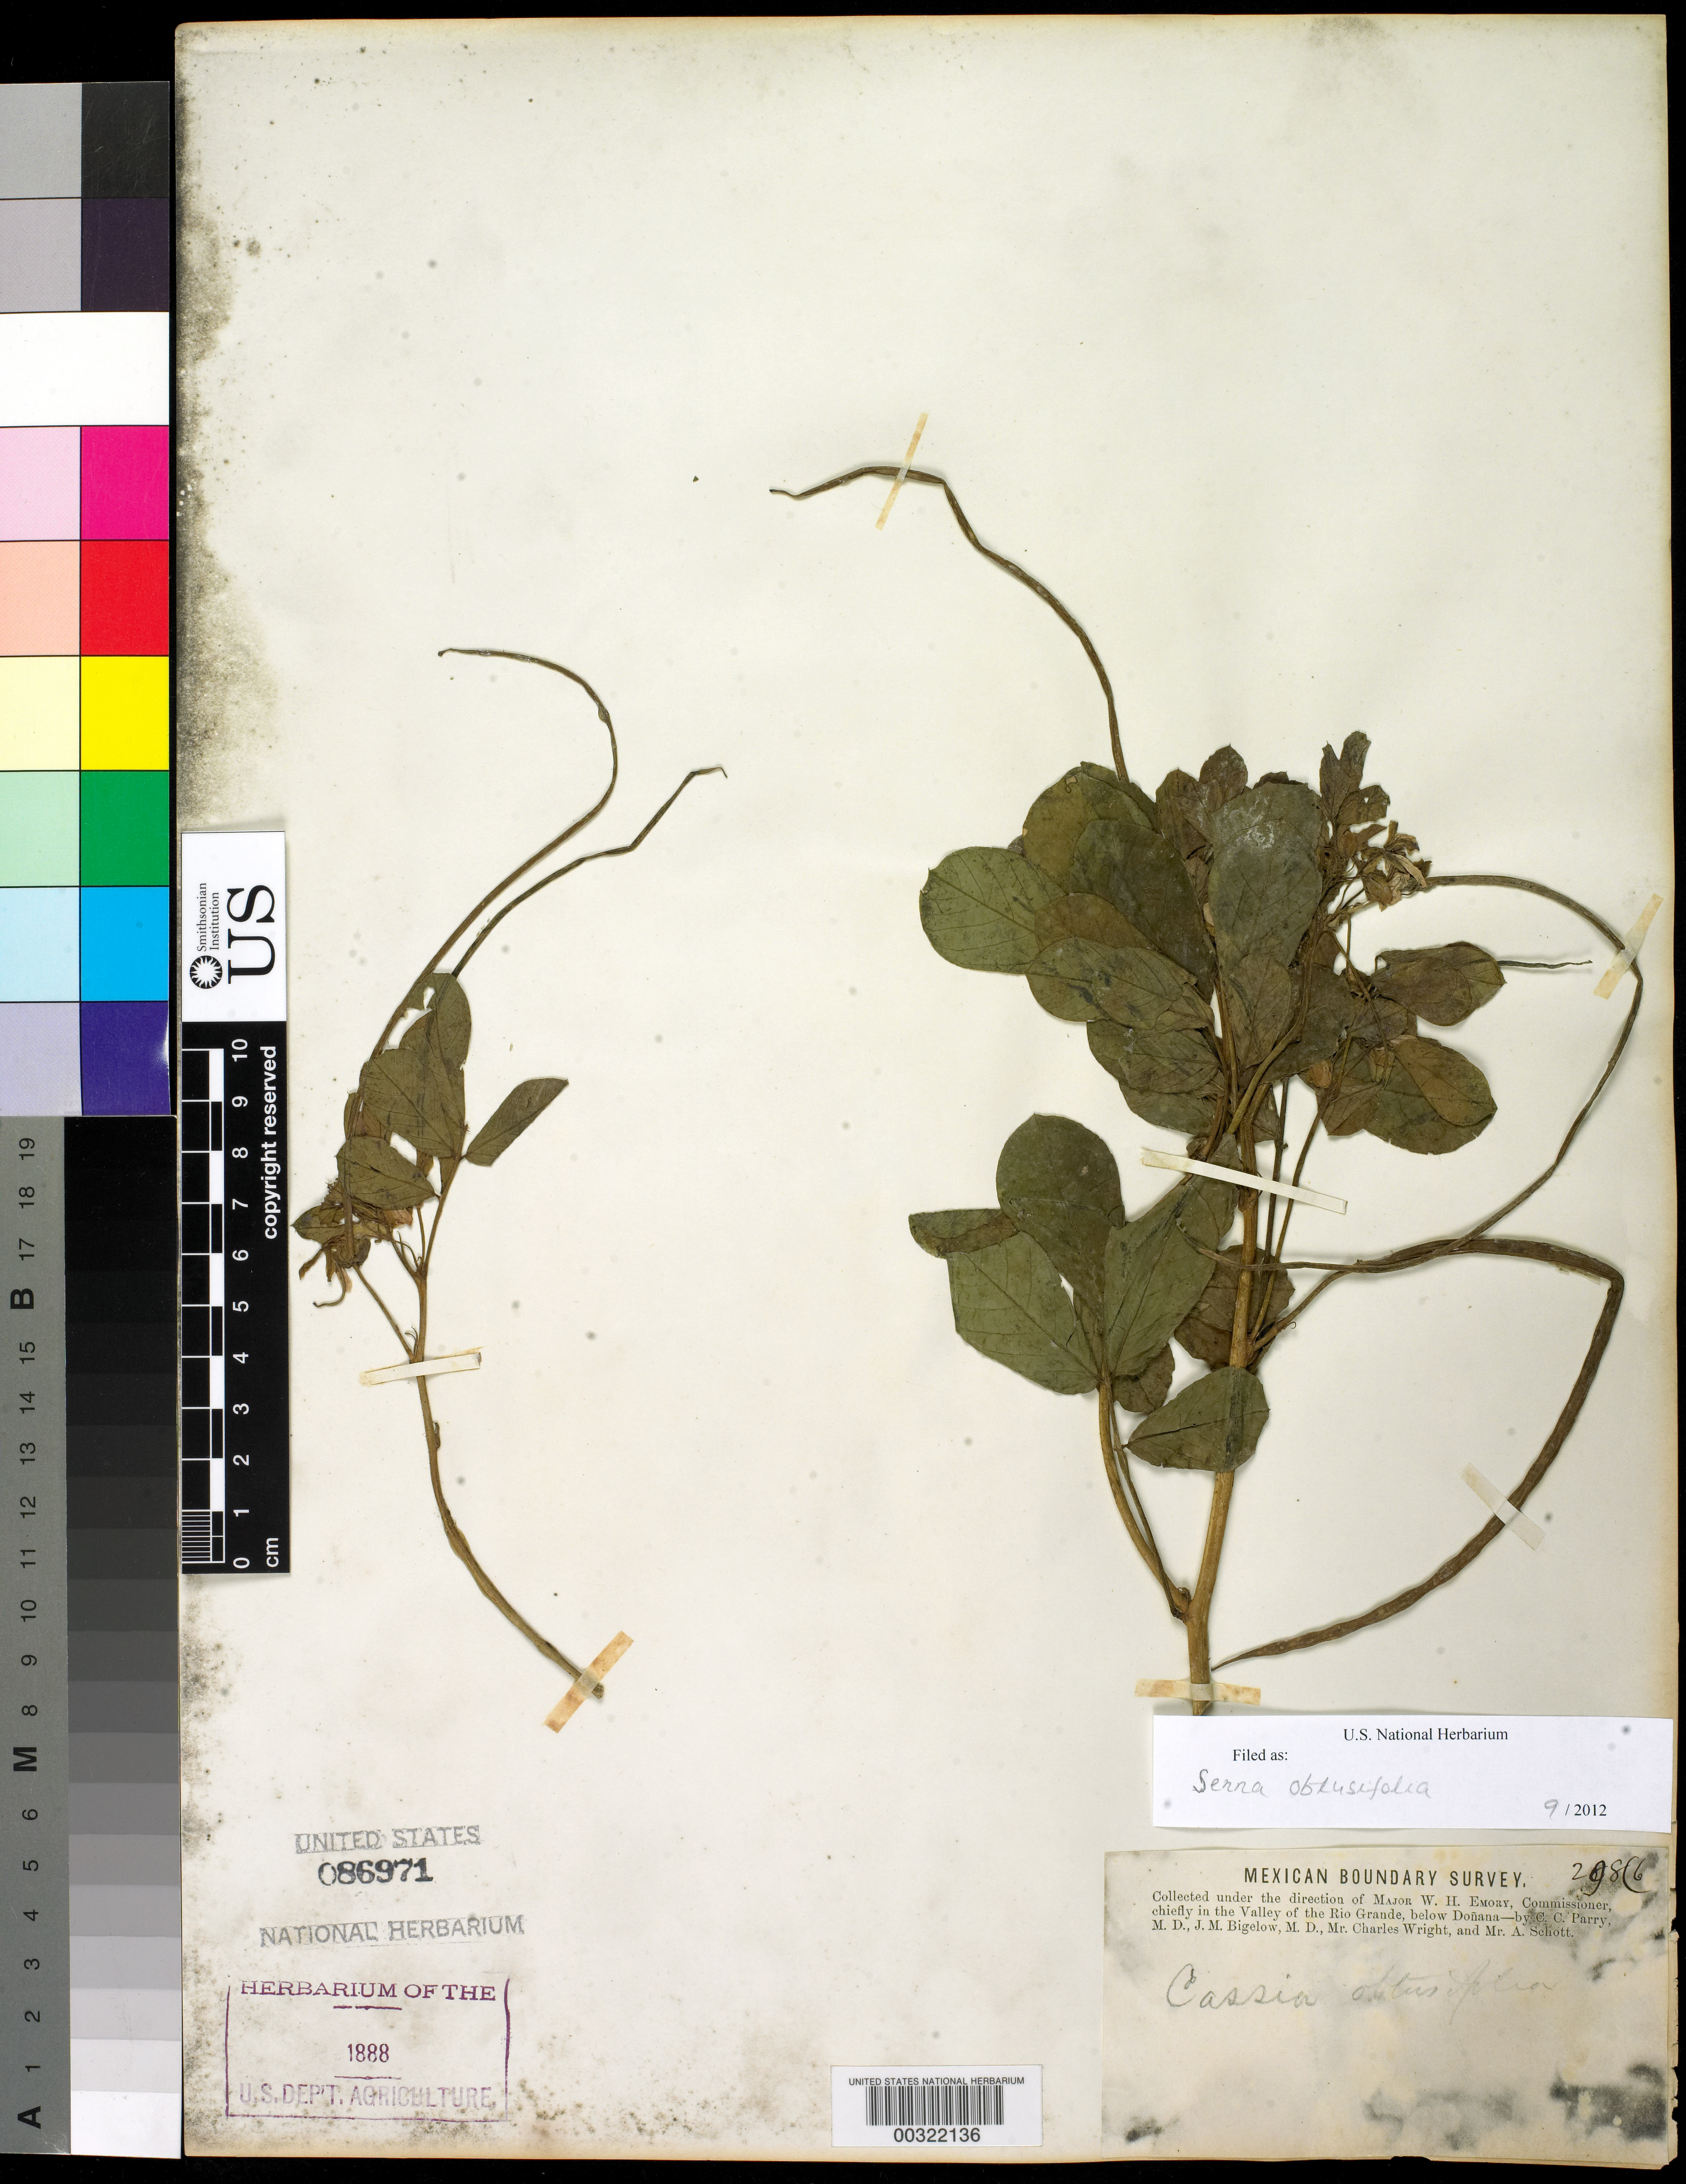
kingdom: Plantae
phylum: Tracheophyta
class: Magnoliopsida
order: Fabales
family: Fabaceae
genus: Senna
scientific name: Senna obtusifolia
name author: (L.) H.S. Irwin & Barneby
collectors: C. C. Parry, J. M. Bigelow, C. Wright & A. L. Schott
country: Mexico / United States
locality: Valley of the Rio Grande below Donana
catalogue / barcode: US 86971